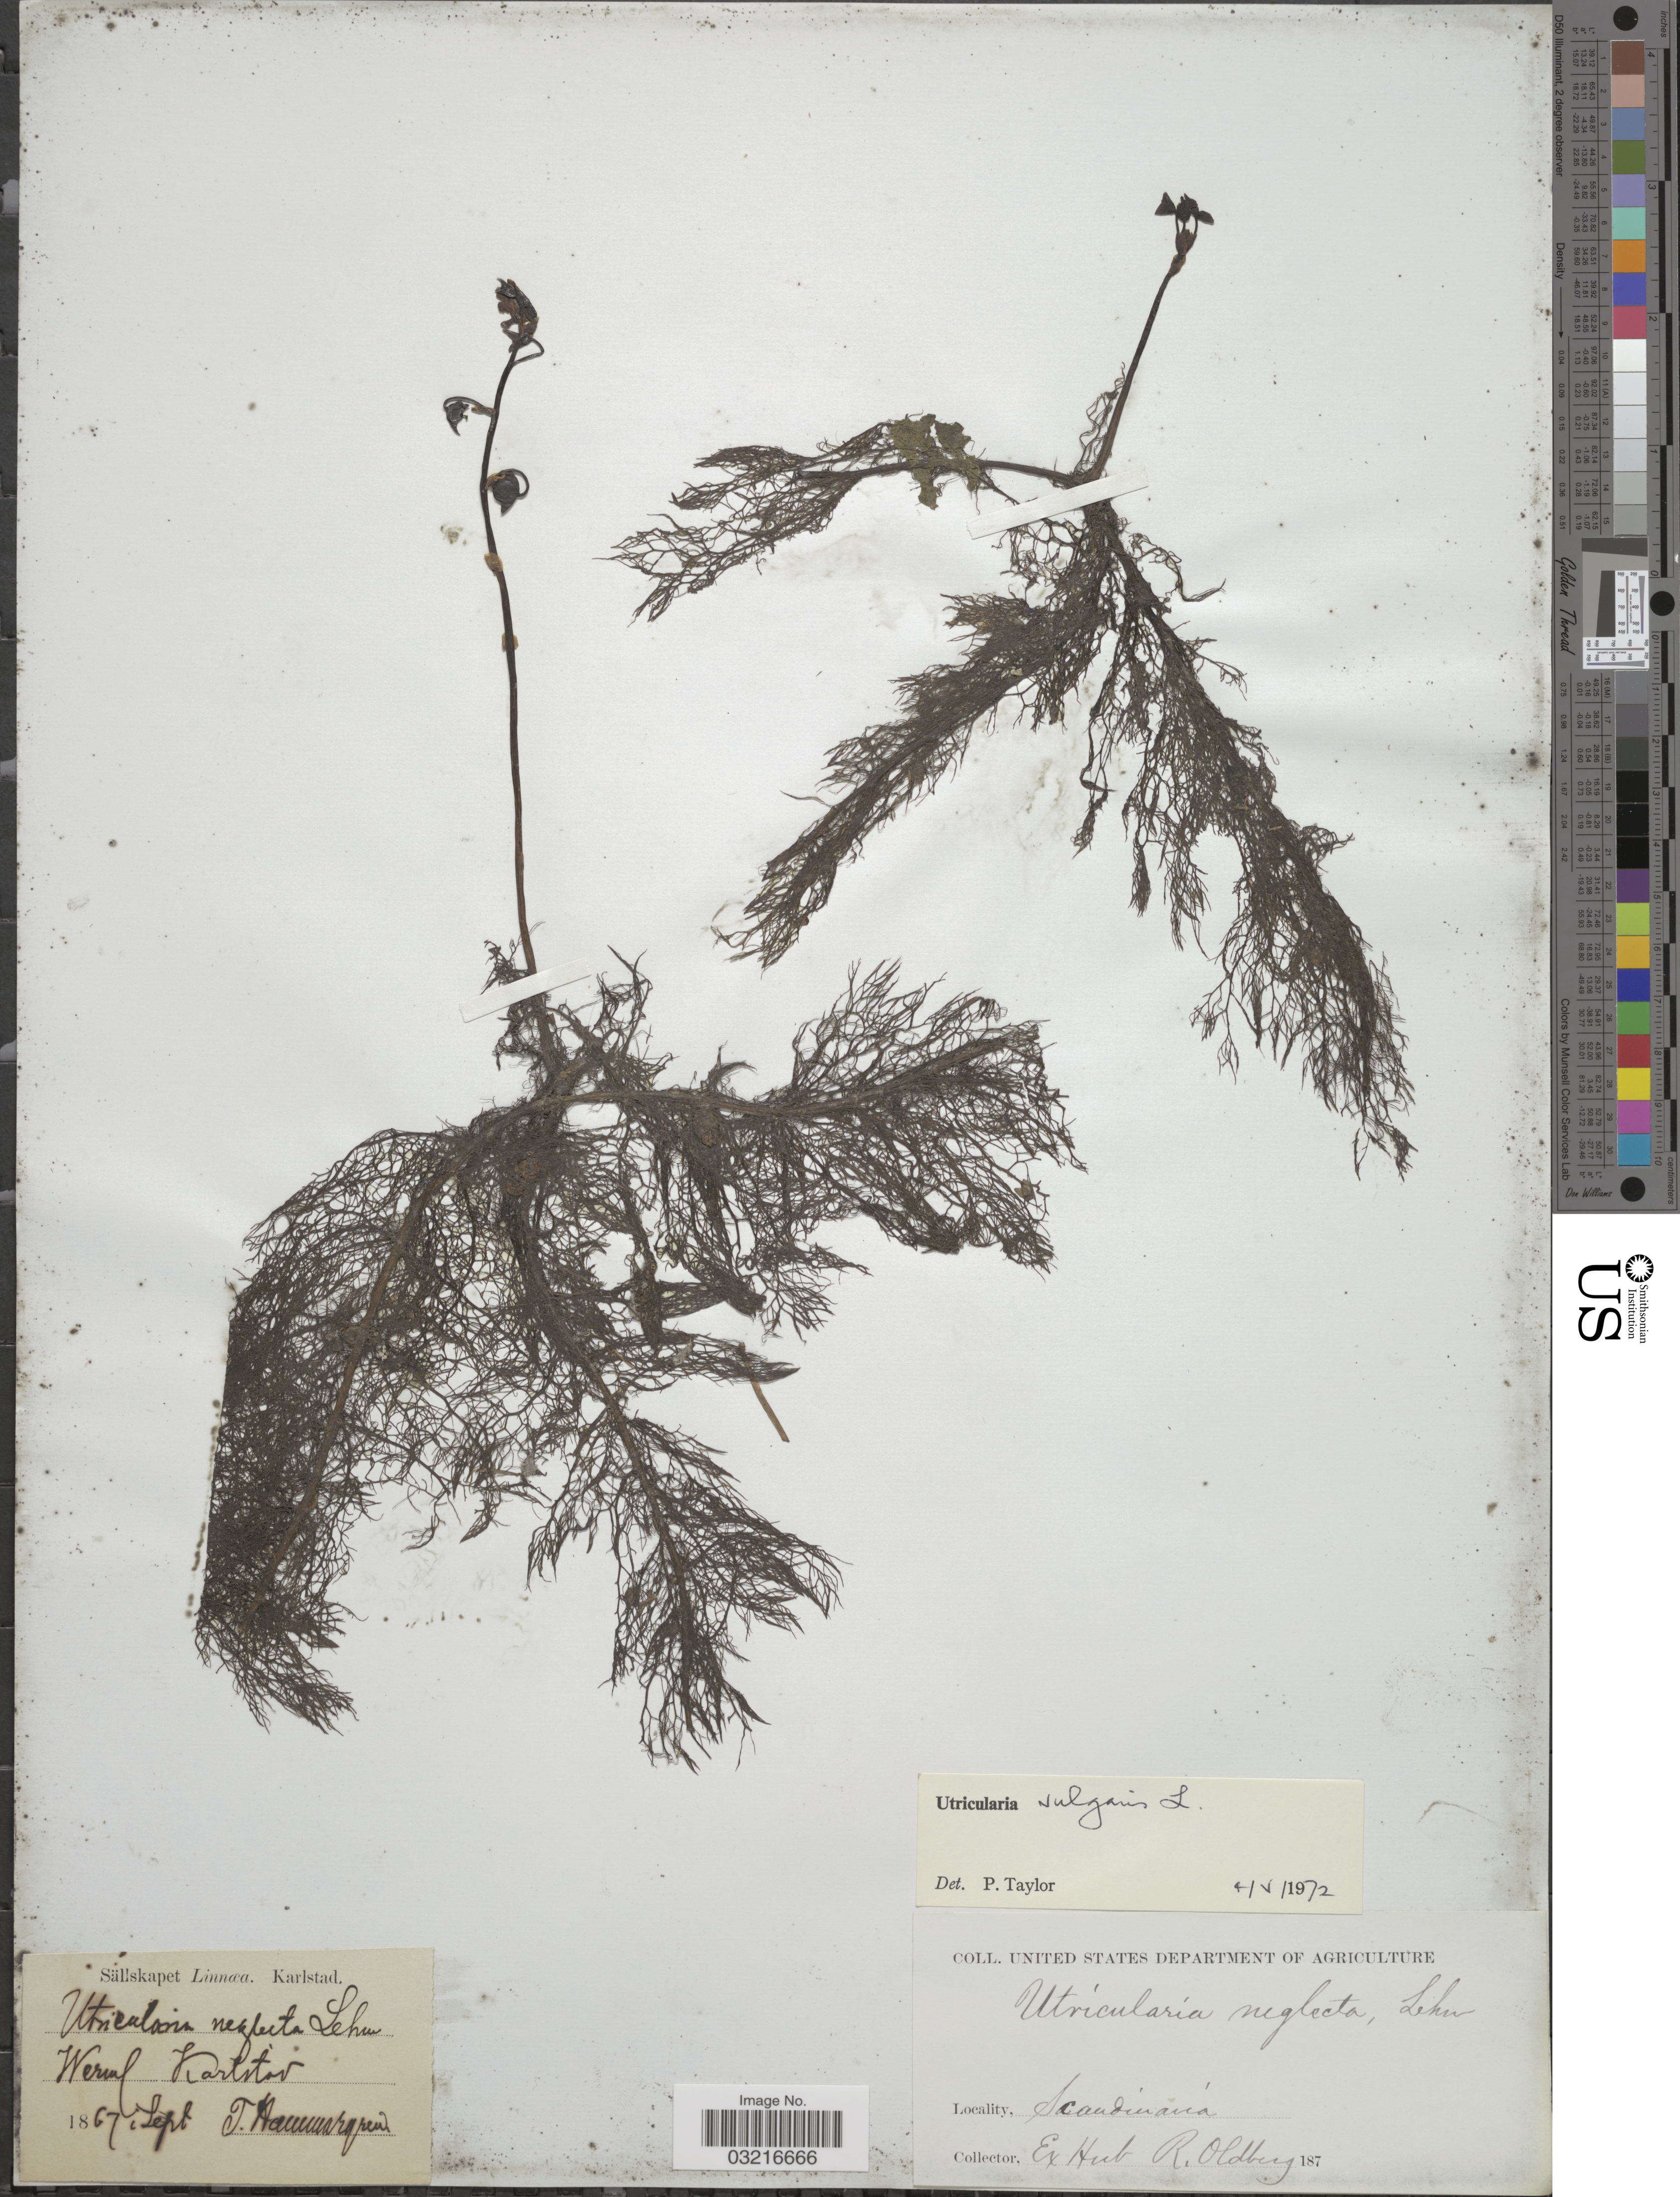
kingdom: Plantae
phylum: Tracheophyta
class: Magnoliopsida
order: Lamiales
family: Lentibulariaceae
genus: Utricularia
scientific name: Utricularia neglecta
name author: Lehm.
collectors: T. Hammargren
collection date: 1867-09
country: Sweden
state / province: Varmland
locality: Sällskapet Linnæa. Karlstad. Werml. Karlstad. Scandinavia.